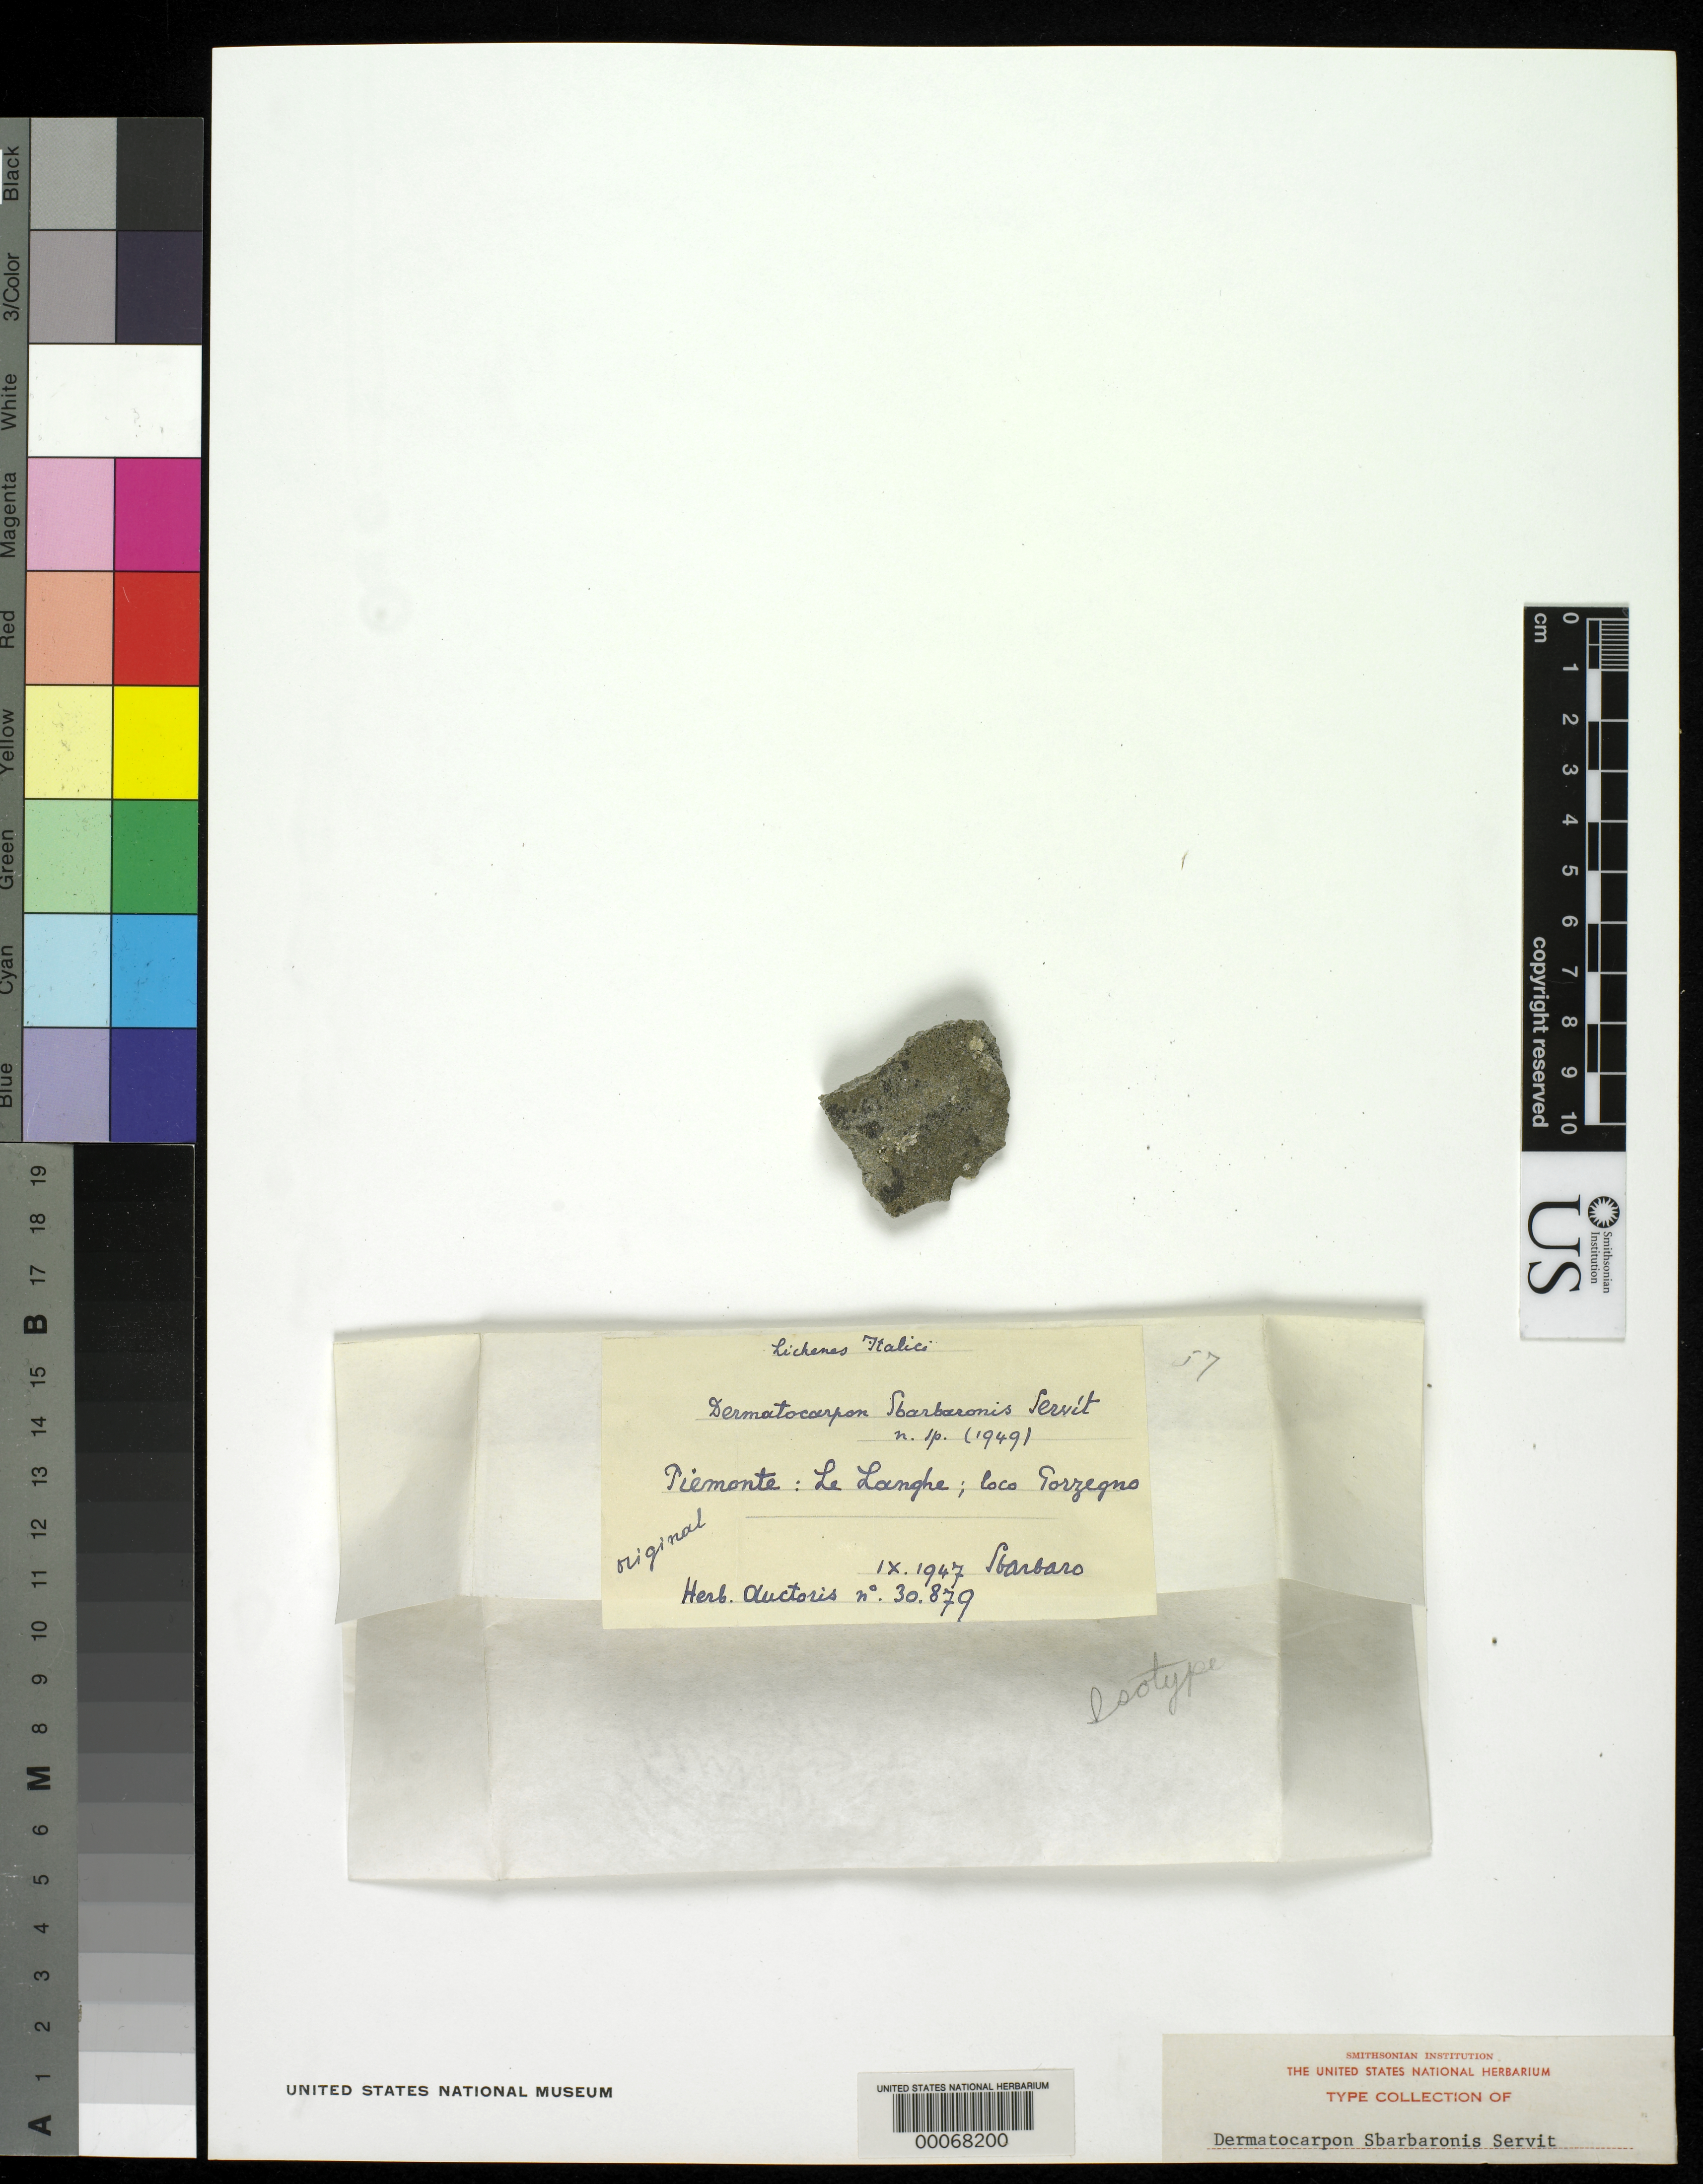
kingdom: Fungi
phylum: Ascomycota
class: Eurotiomycetes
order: Verrucariales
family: Verrucariaceae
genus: Dermatocarpon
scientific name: Dermatocarpon sbarbaronis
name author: Servit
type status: Isotype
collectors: C. Sbarbaro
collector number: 30879 Hb. Auctoris No.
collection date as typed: Sep 1947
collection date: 1947-09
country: Italy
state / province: Piedmont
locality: Le Langhe loco Gorzegno.